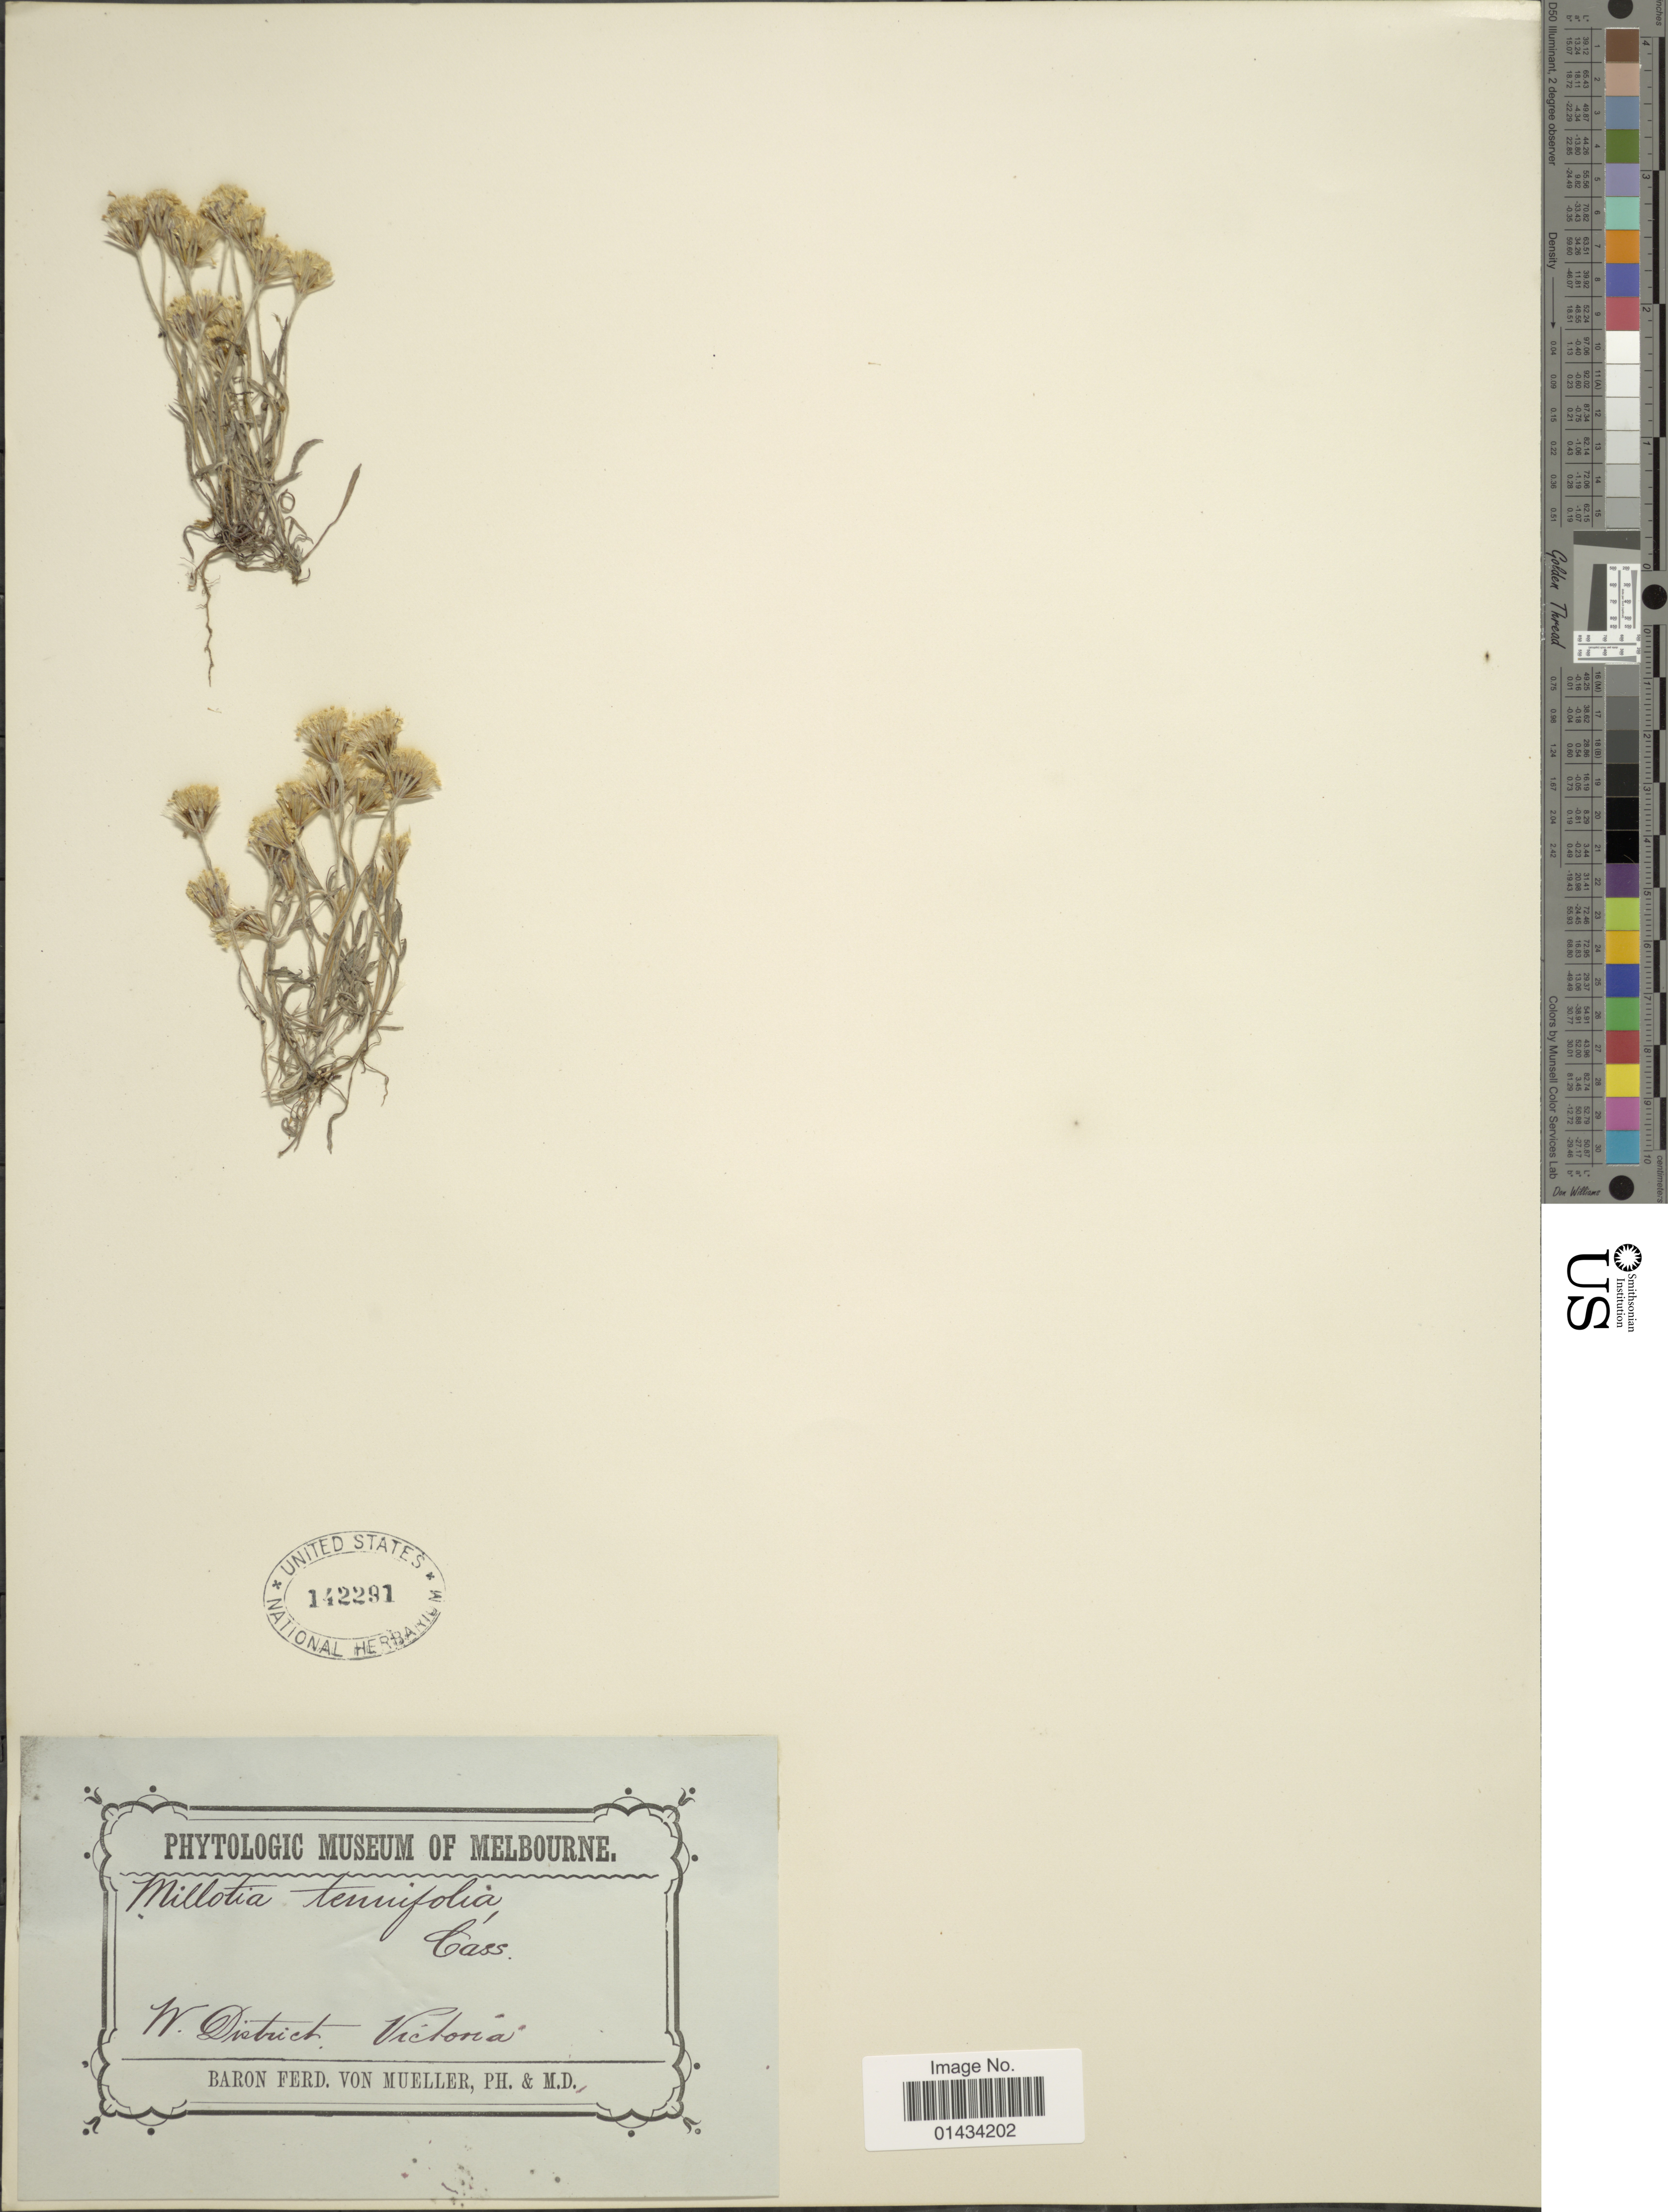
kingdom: Plantae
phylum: Tracheophyta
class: Magnoliopsida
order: Asterales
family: Asteraceae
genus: Millotia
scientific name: Millotia tenuifolia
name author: Cass.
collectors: F. von Mueller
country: Australia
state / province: Victoria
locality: N. District, Victoria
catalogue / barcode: US 142291